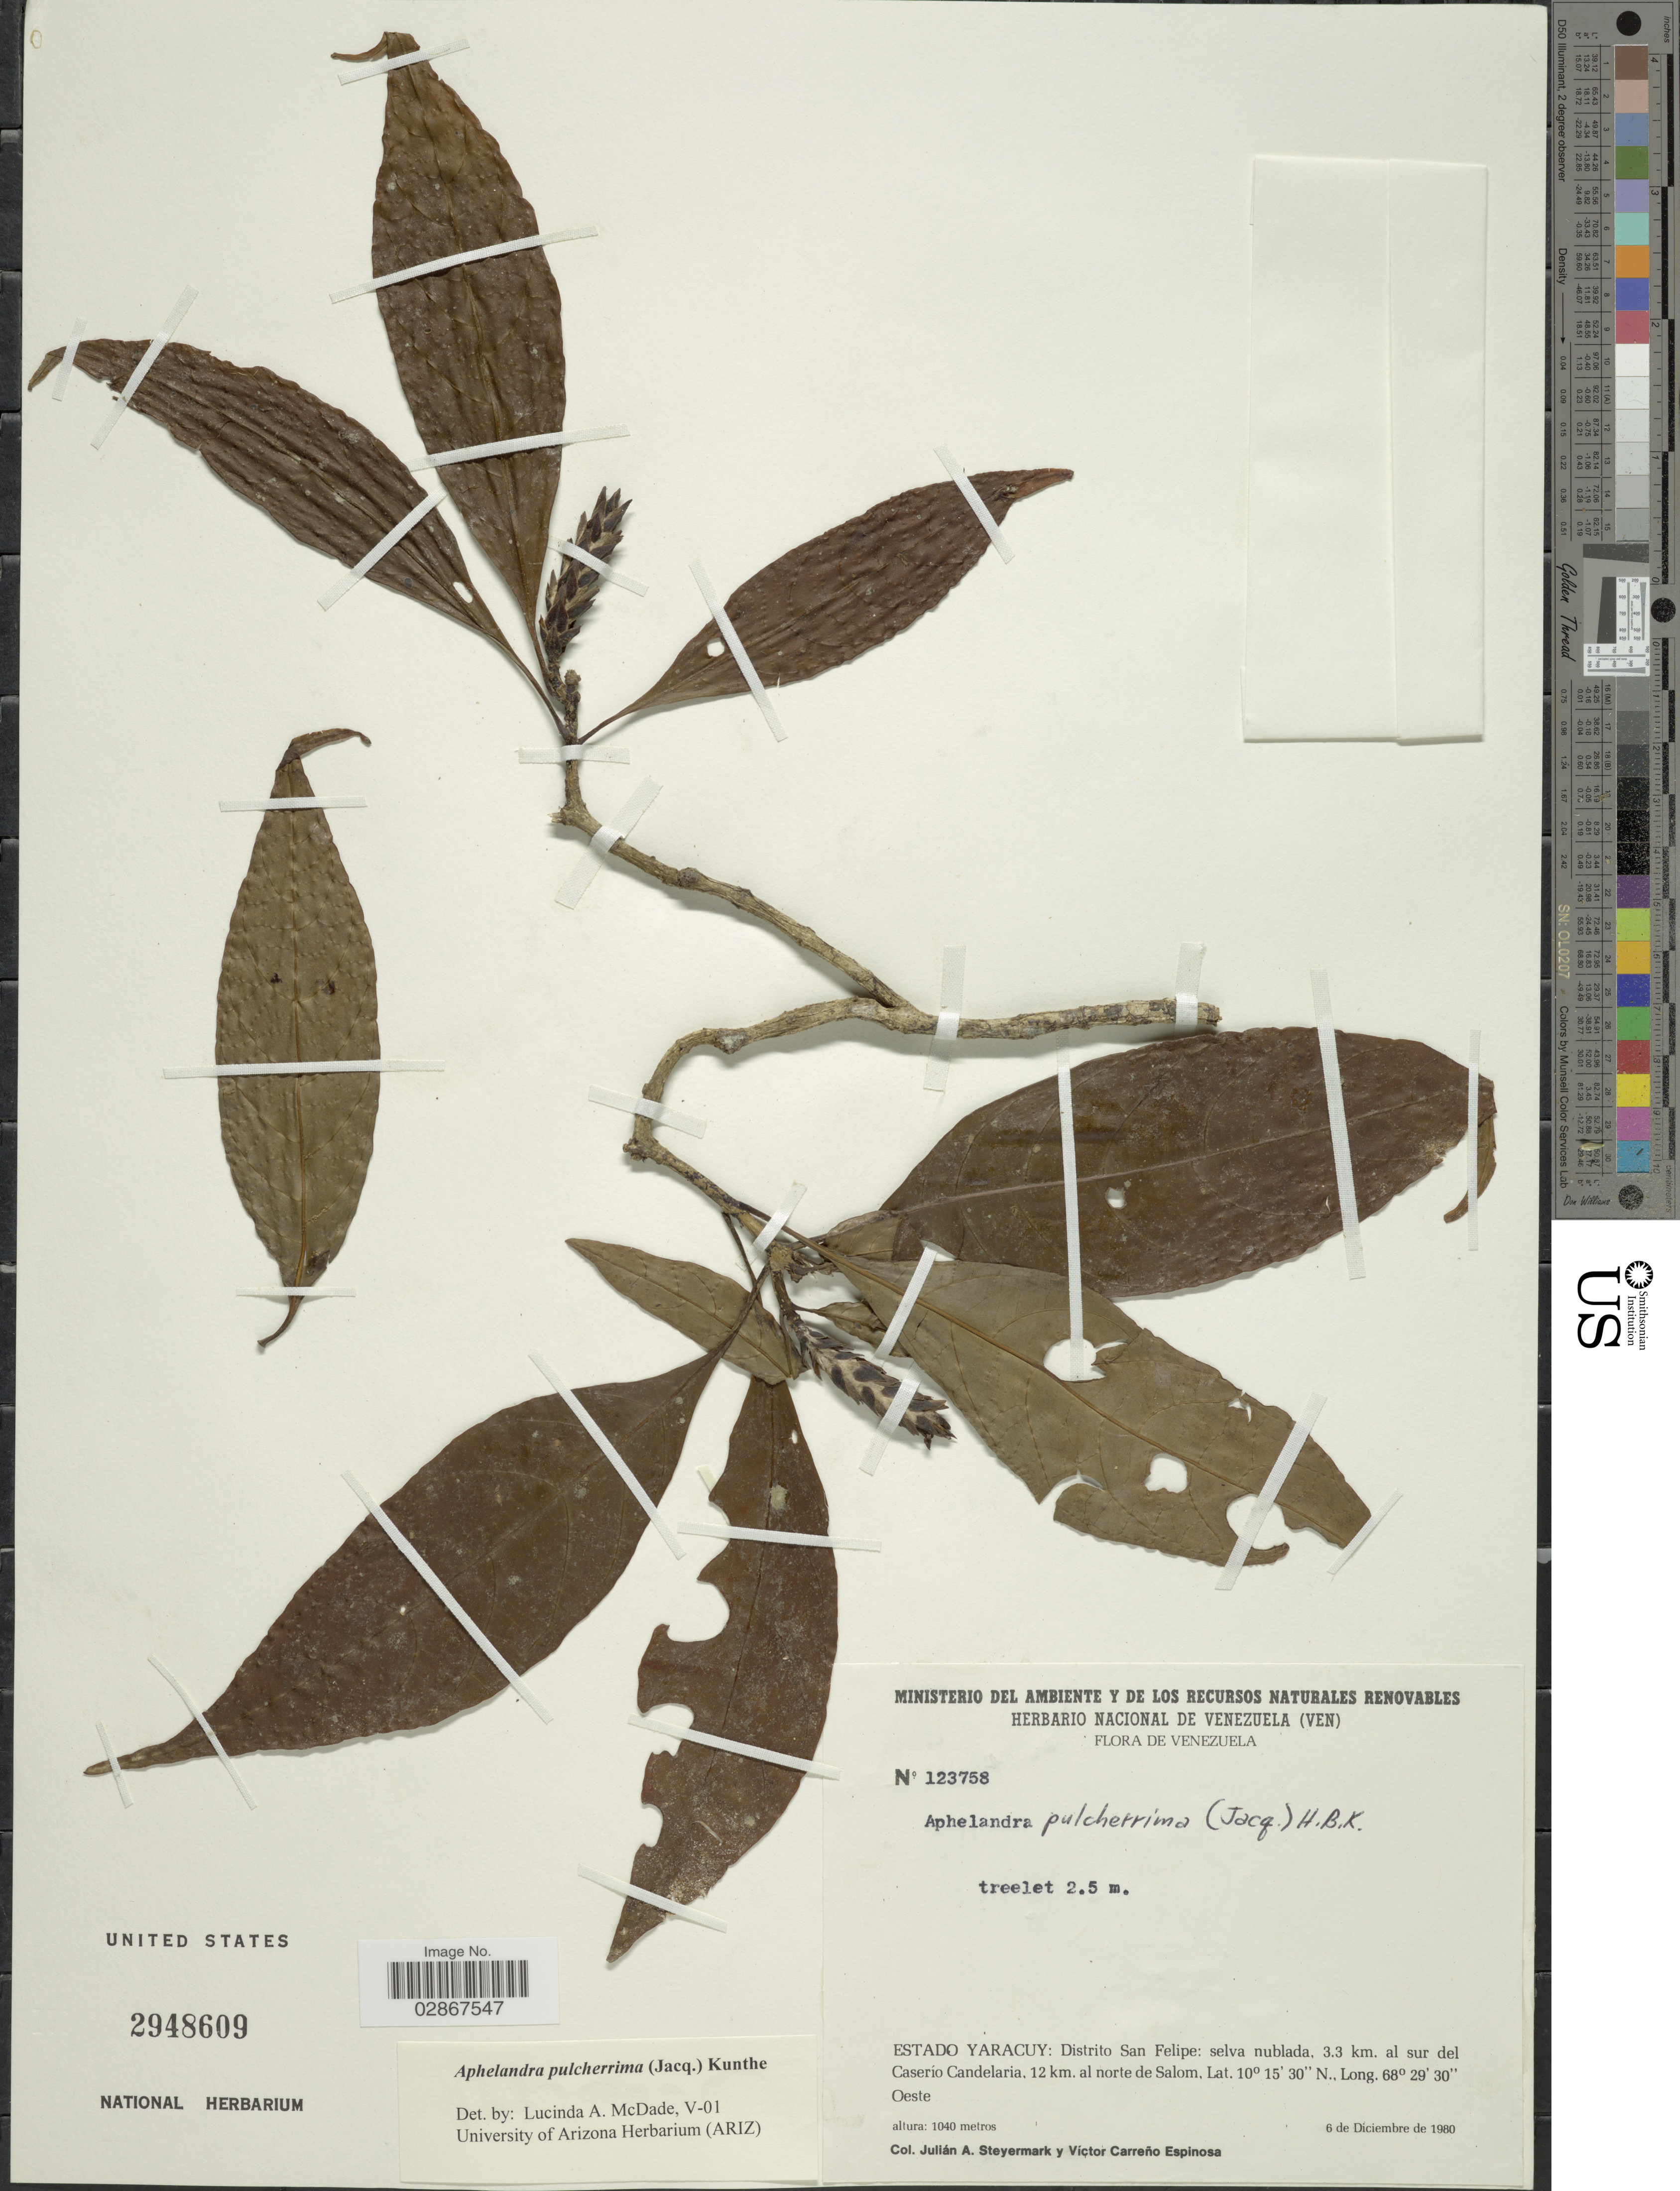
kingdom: Plantae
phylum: Tracheophyta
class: Magnoliopsida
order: Lamiales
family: Acanthaceae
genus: Aphelandra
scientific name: Aphelandra pulcherrima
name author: (Jacq.) Kunth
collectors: J. Steyermark & V. Carreño E.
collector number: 123758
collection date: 1980-12-06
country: Venezuela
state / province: Yaracuy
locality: Distrito San Felipe: selva nublada, 3.3 km. al sur del Caserío Candelaria, 12 km. al norte de Salom.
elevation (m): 1040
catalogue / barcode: US 2948609